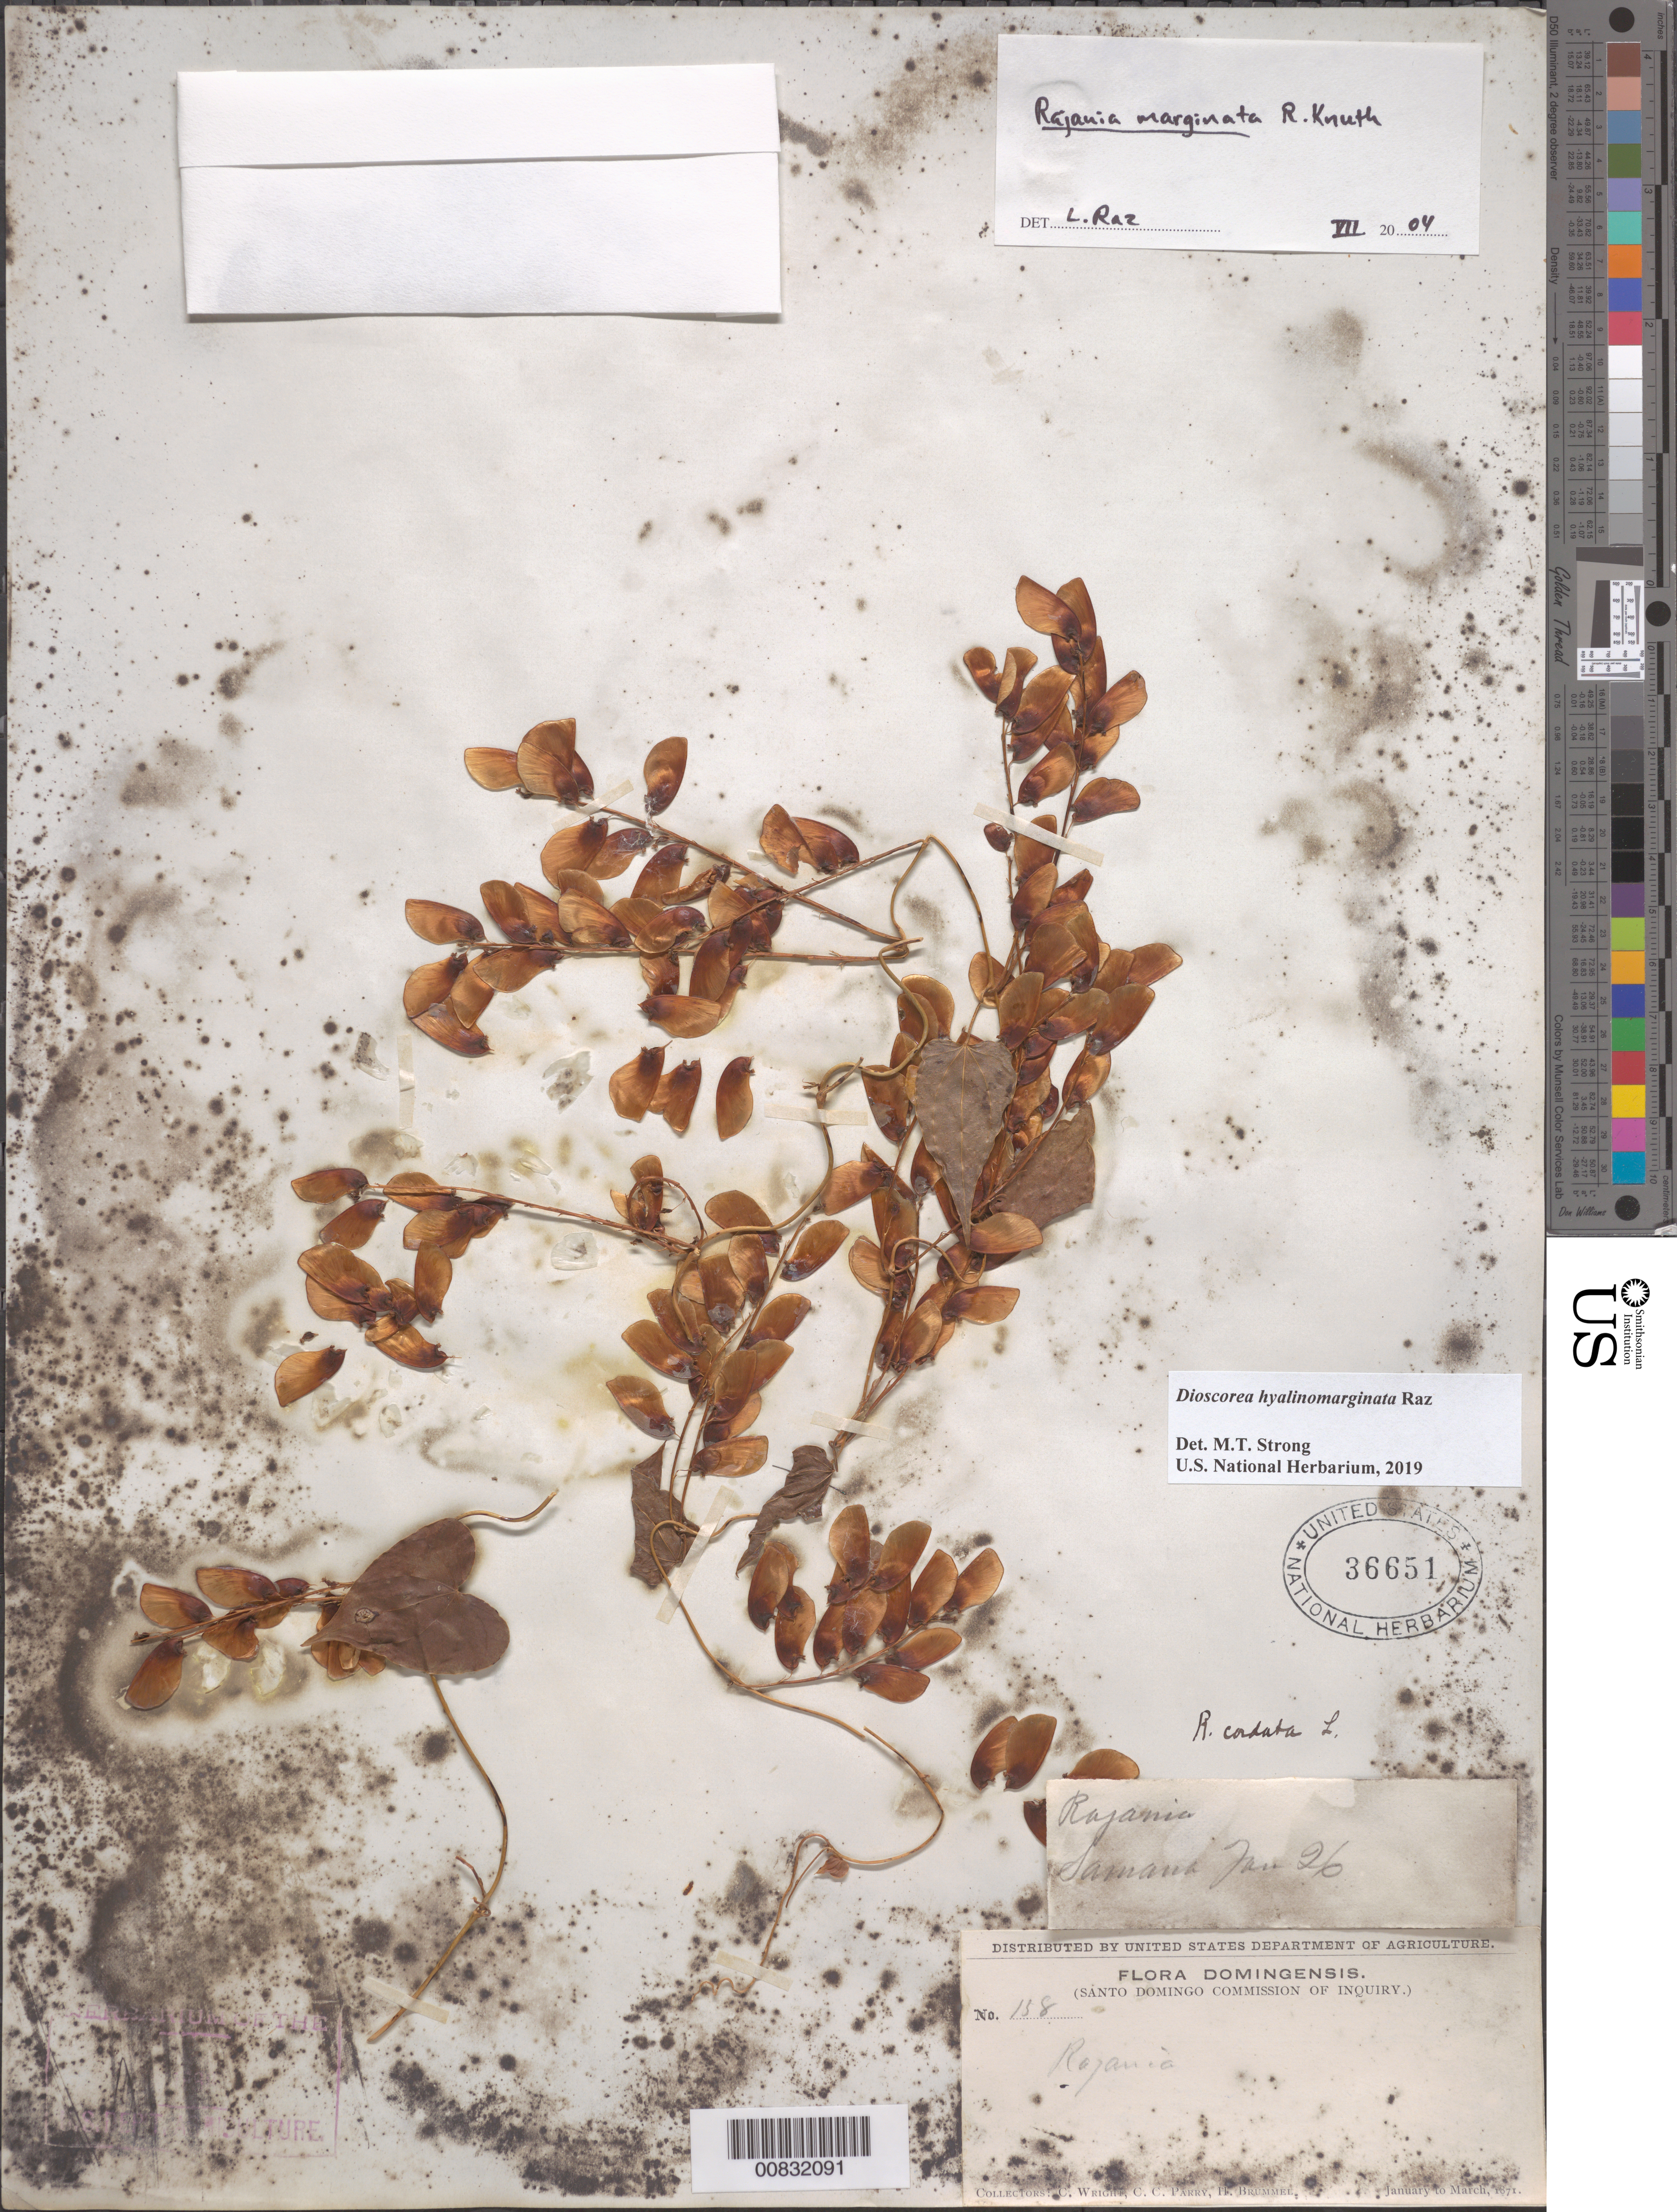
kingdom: Plantae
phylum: Tracheophyta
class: Liliopsida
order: Dioscoreales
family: Dioscoreaceae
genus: Dioscorea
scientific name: Dioscorea hyalinomarginata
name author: Raz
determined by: Strong, M. T., (US), Smithsonian Institution - National Museum of Natural History (UNITED STATES)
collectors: C. Wright, C. C. Parry & H. Brummel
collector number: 158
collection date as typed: Jan 1871 to -- Mar 1871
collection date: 1871-01/1871-03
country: Dominican Republic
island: Hispaniola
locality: Dominican Republic.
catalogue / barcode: US 36651